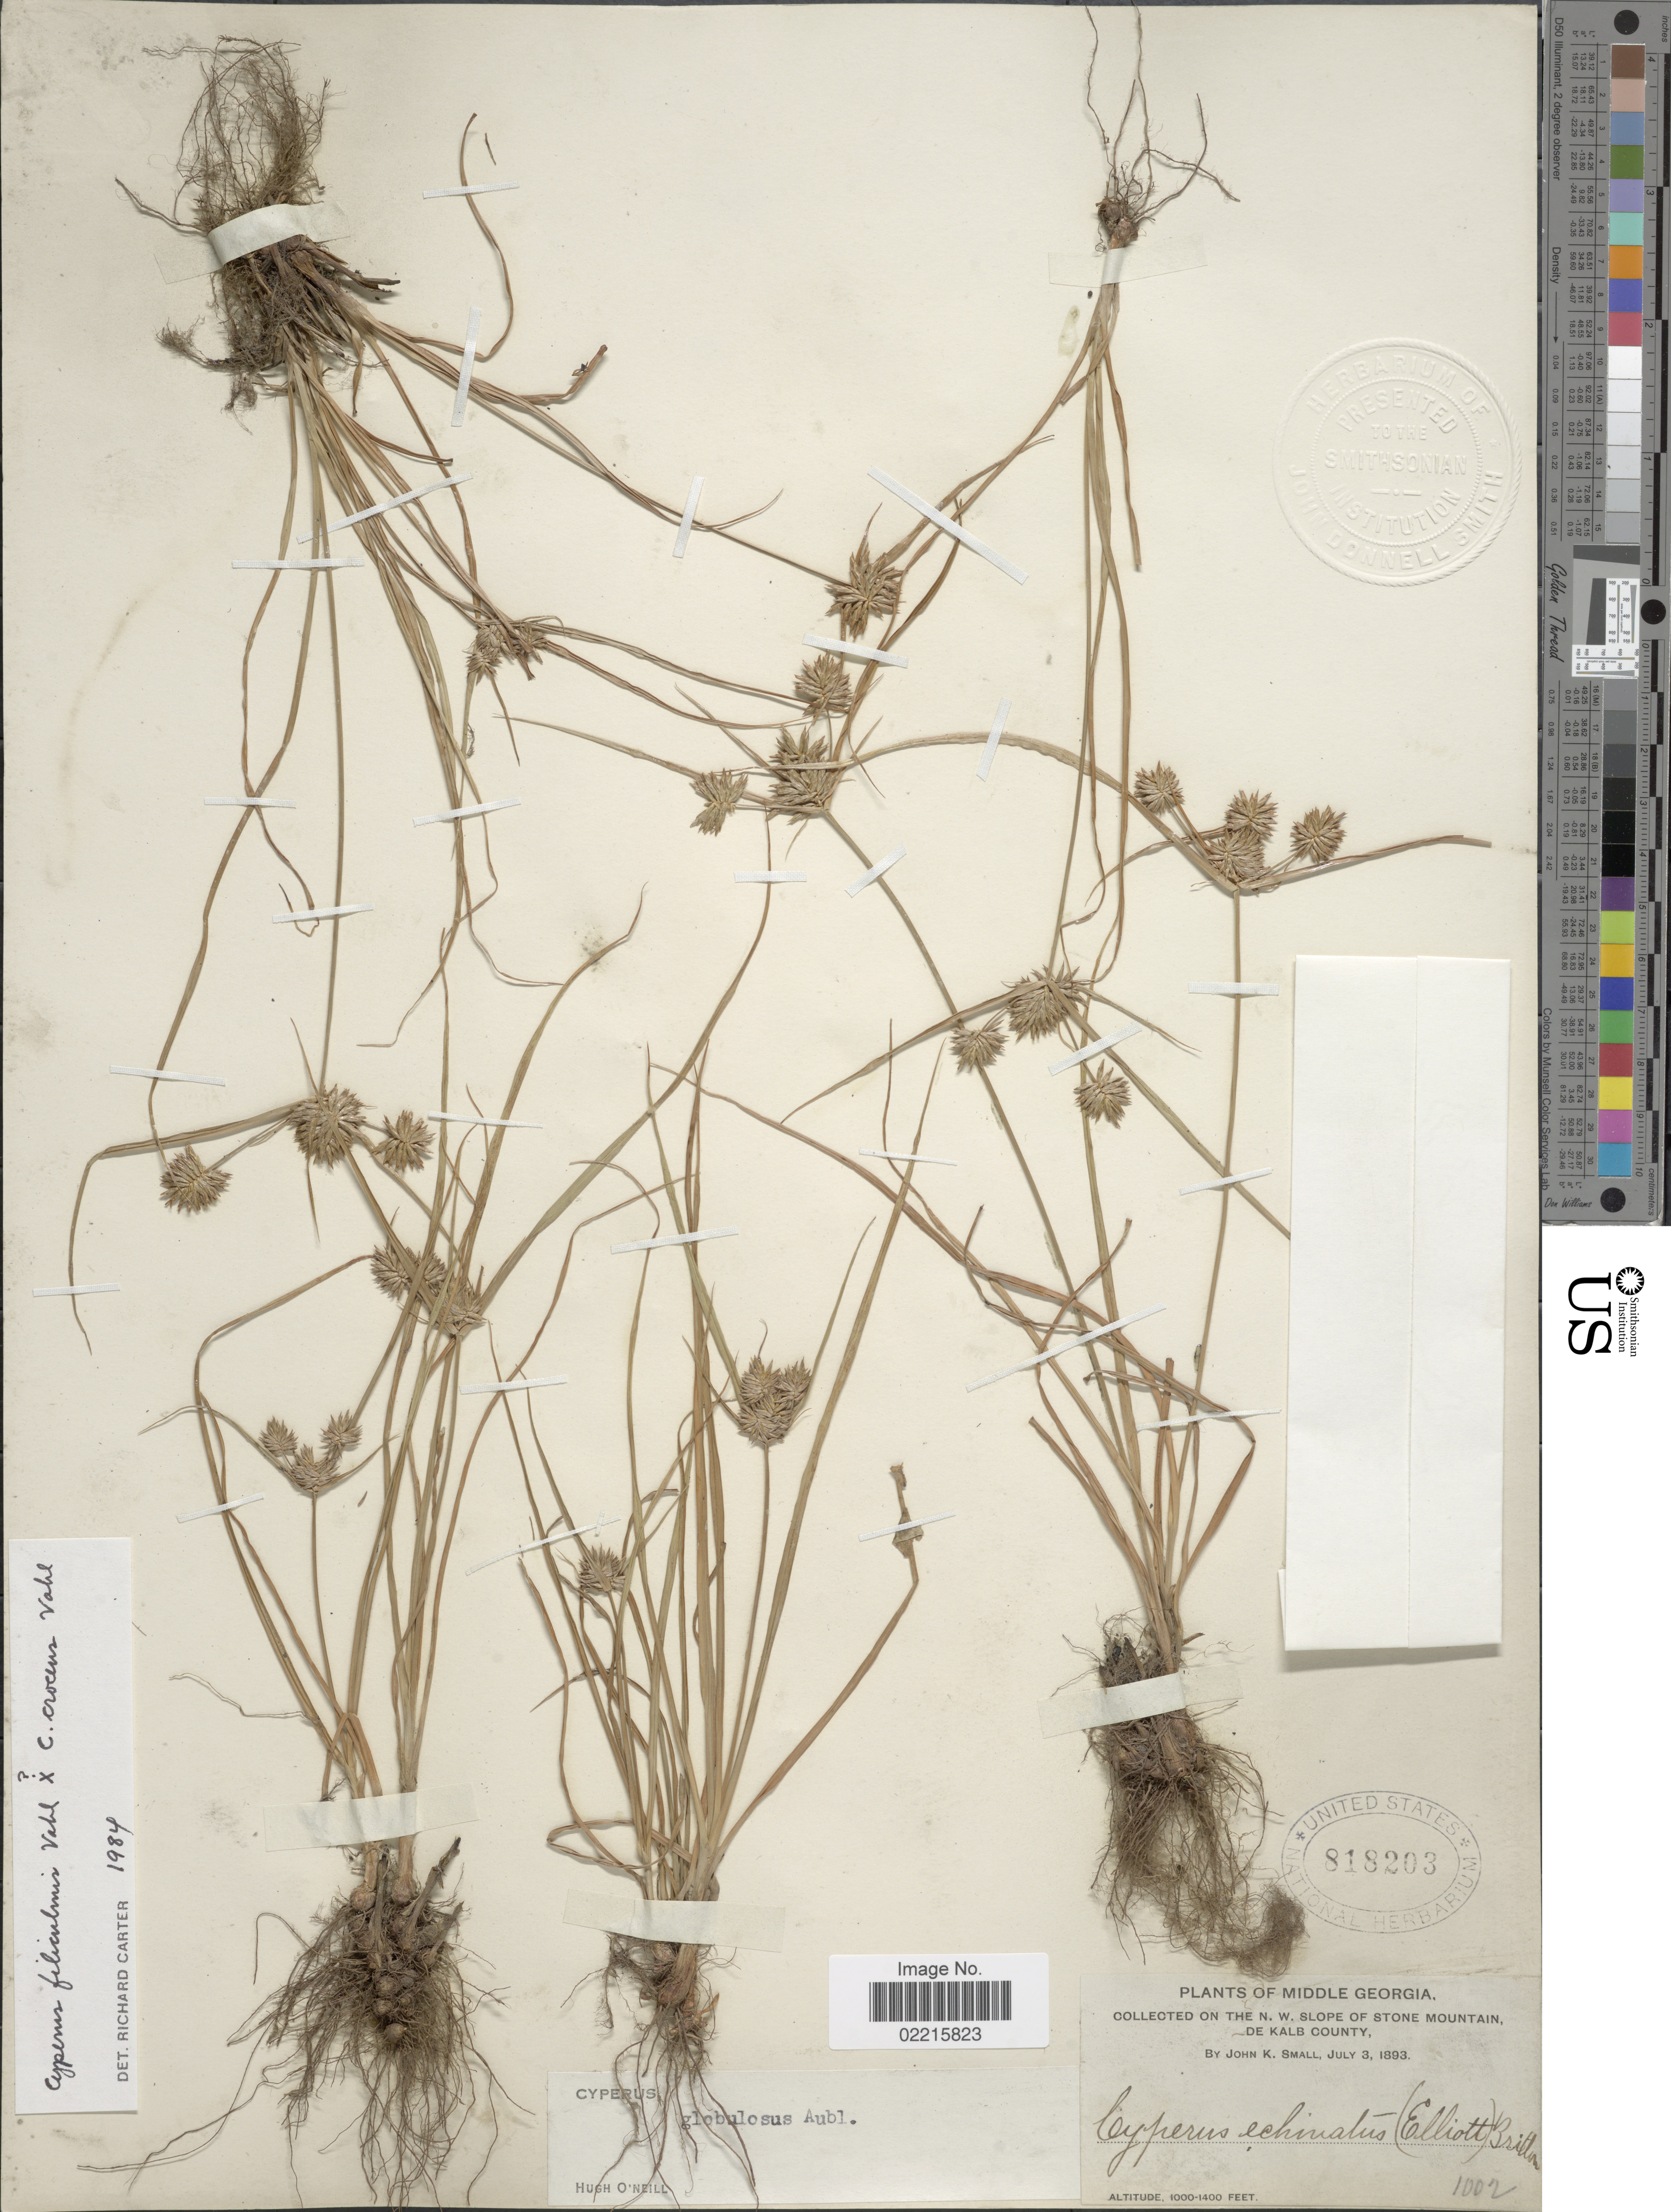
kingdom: Plantae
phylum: Tracheophyta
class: Liliopsida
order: Poales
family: Cyperaceae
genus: Cyperus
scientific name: Cyperus filiculmis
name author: Vahl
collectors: J. K. Small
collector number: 1002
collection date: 1893-07-03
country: United States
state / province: Georgia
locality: Middle Georgia. On the N.W. slope of Stone Mountain, De Kalb County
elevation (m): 305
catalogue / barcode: US 818203